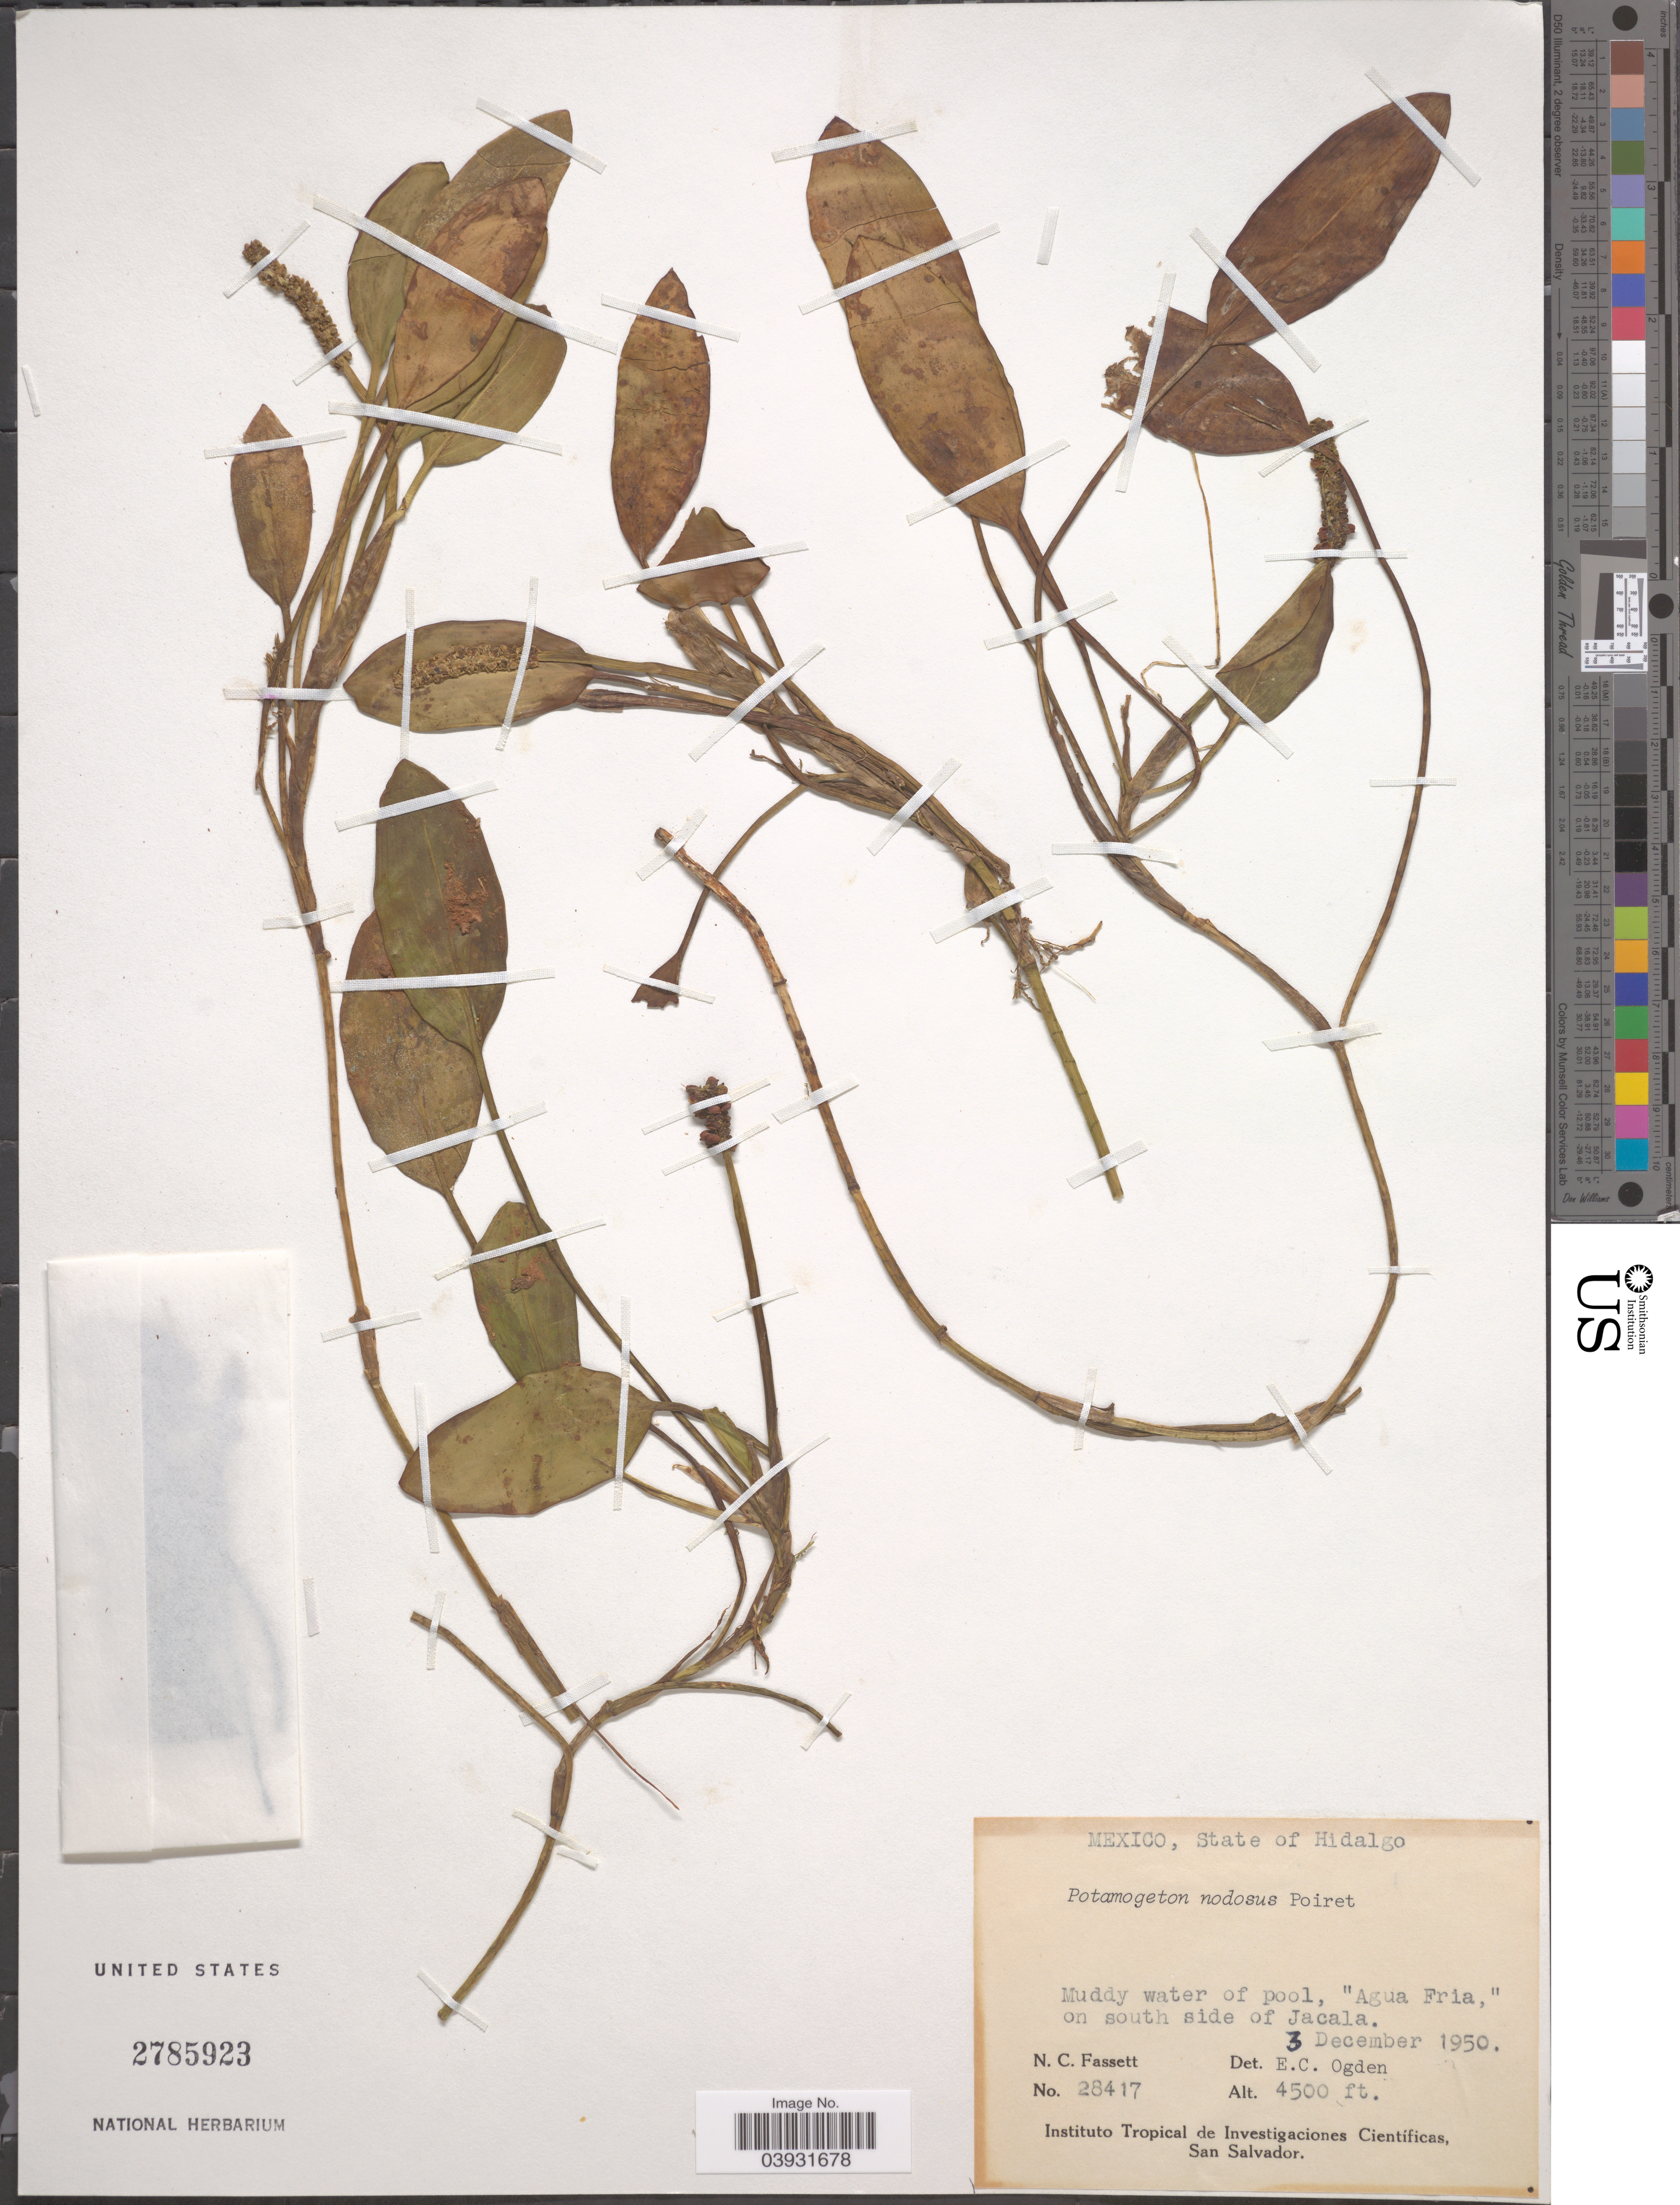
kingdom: Plantae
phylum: Tracheophyta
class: Liliopsida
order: Alismatales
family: Potamogetonaceae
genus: Potamogeton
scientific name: Potamogeton nodosus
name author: Poir.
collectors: N. C. Fassett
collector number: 28417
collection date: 1950-12-03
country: Mexico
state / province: Hidalgo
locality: Agua Fria,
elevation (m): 1372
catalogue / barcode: US 2985923